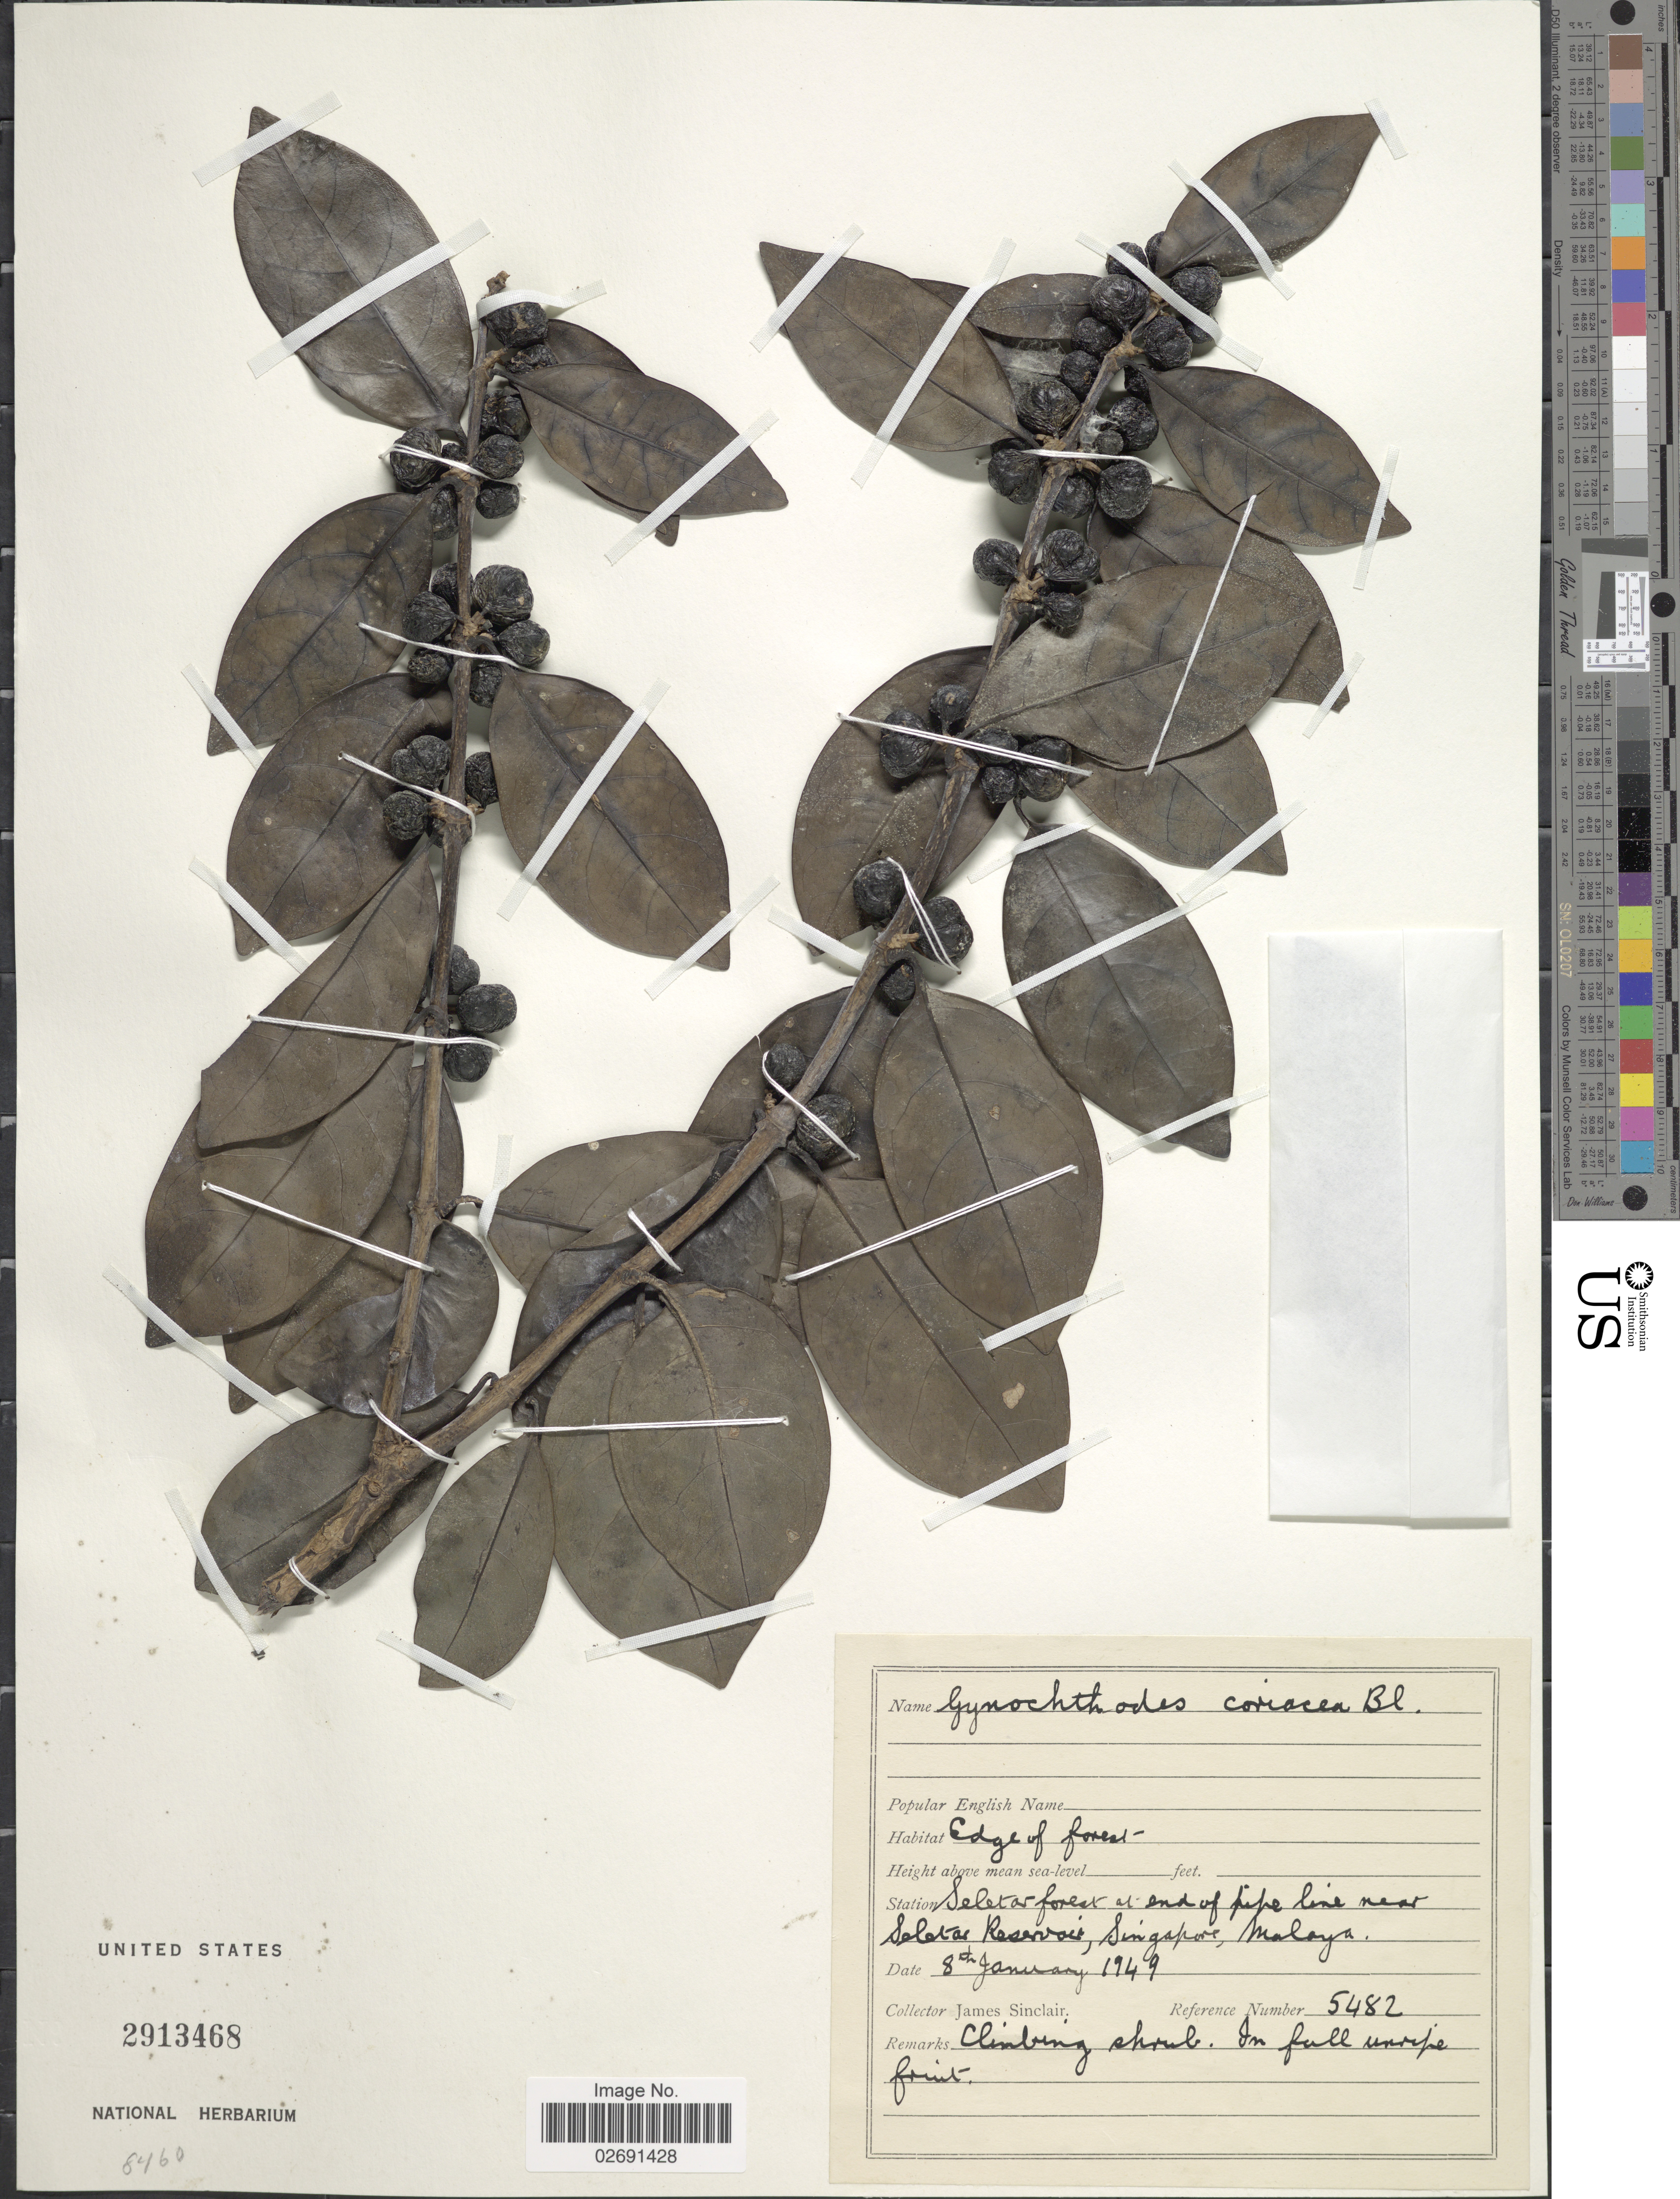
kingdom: Plantae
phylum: Tracheophyta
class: Magnoliopsida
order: Gentianales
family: Rubiaceae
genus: Gynochthodes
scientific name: Gynochthodes coriacea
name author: Blume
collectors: J. Sinclair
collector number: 5482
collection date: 1949-01-08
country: Singapore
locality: Seletar forest at end of pipe line near Salatar Reservoir, Malaya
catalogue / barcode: US 2913468